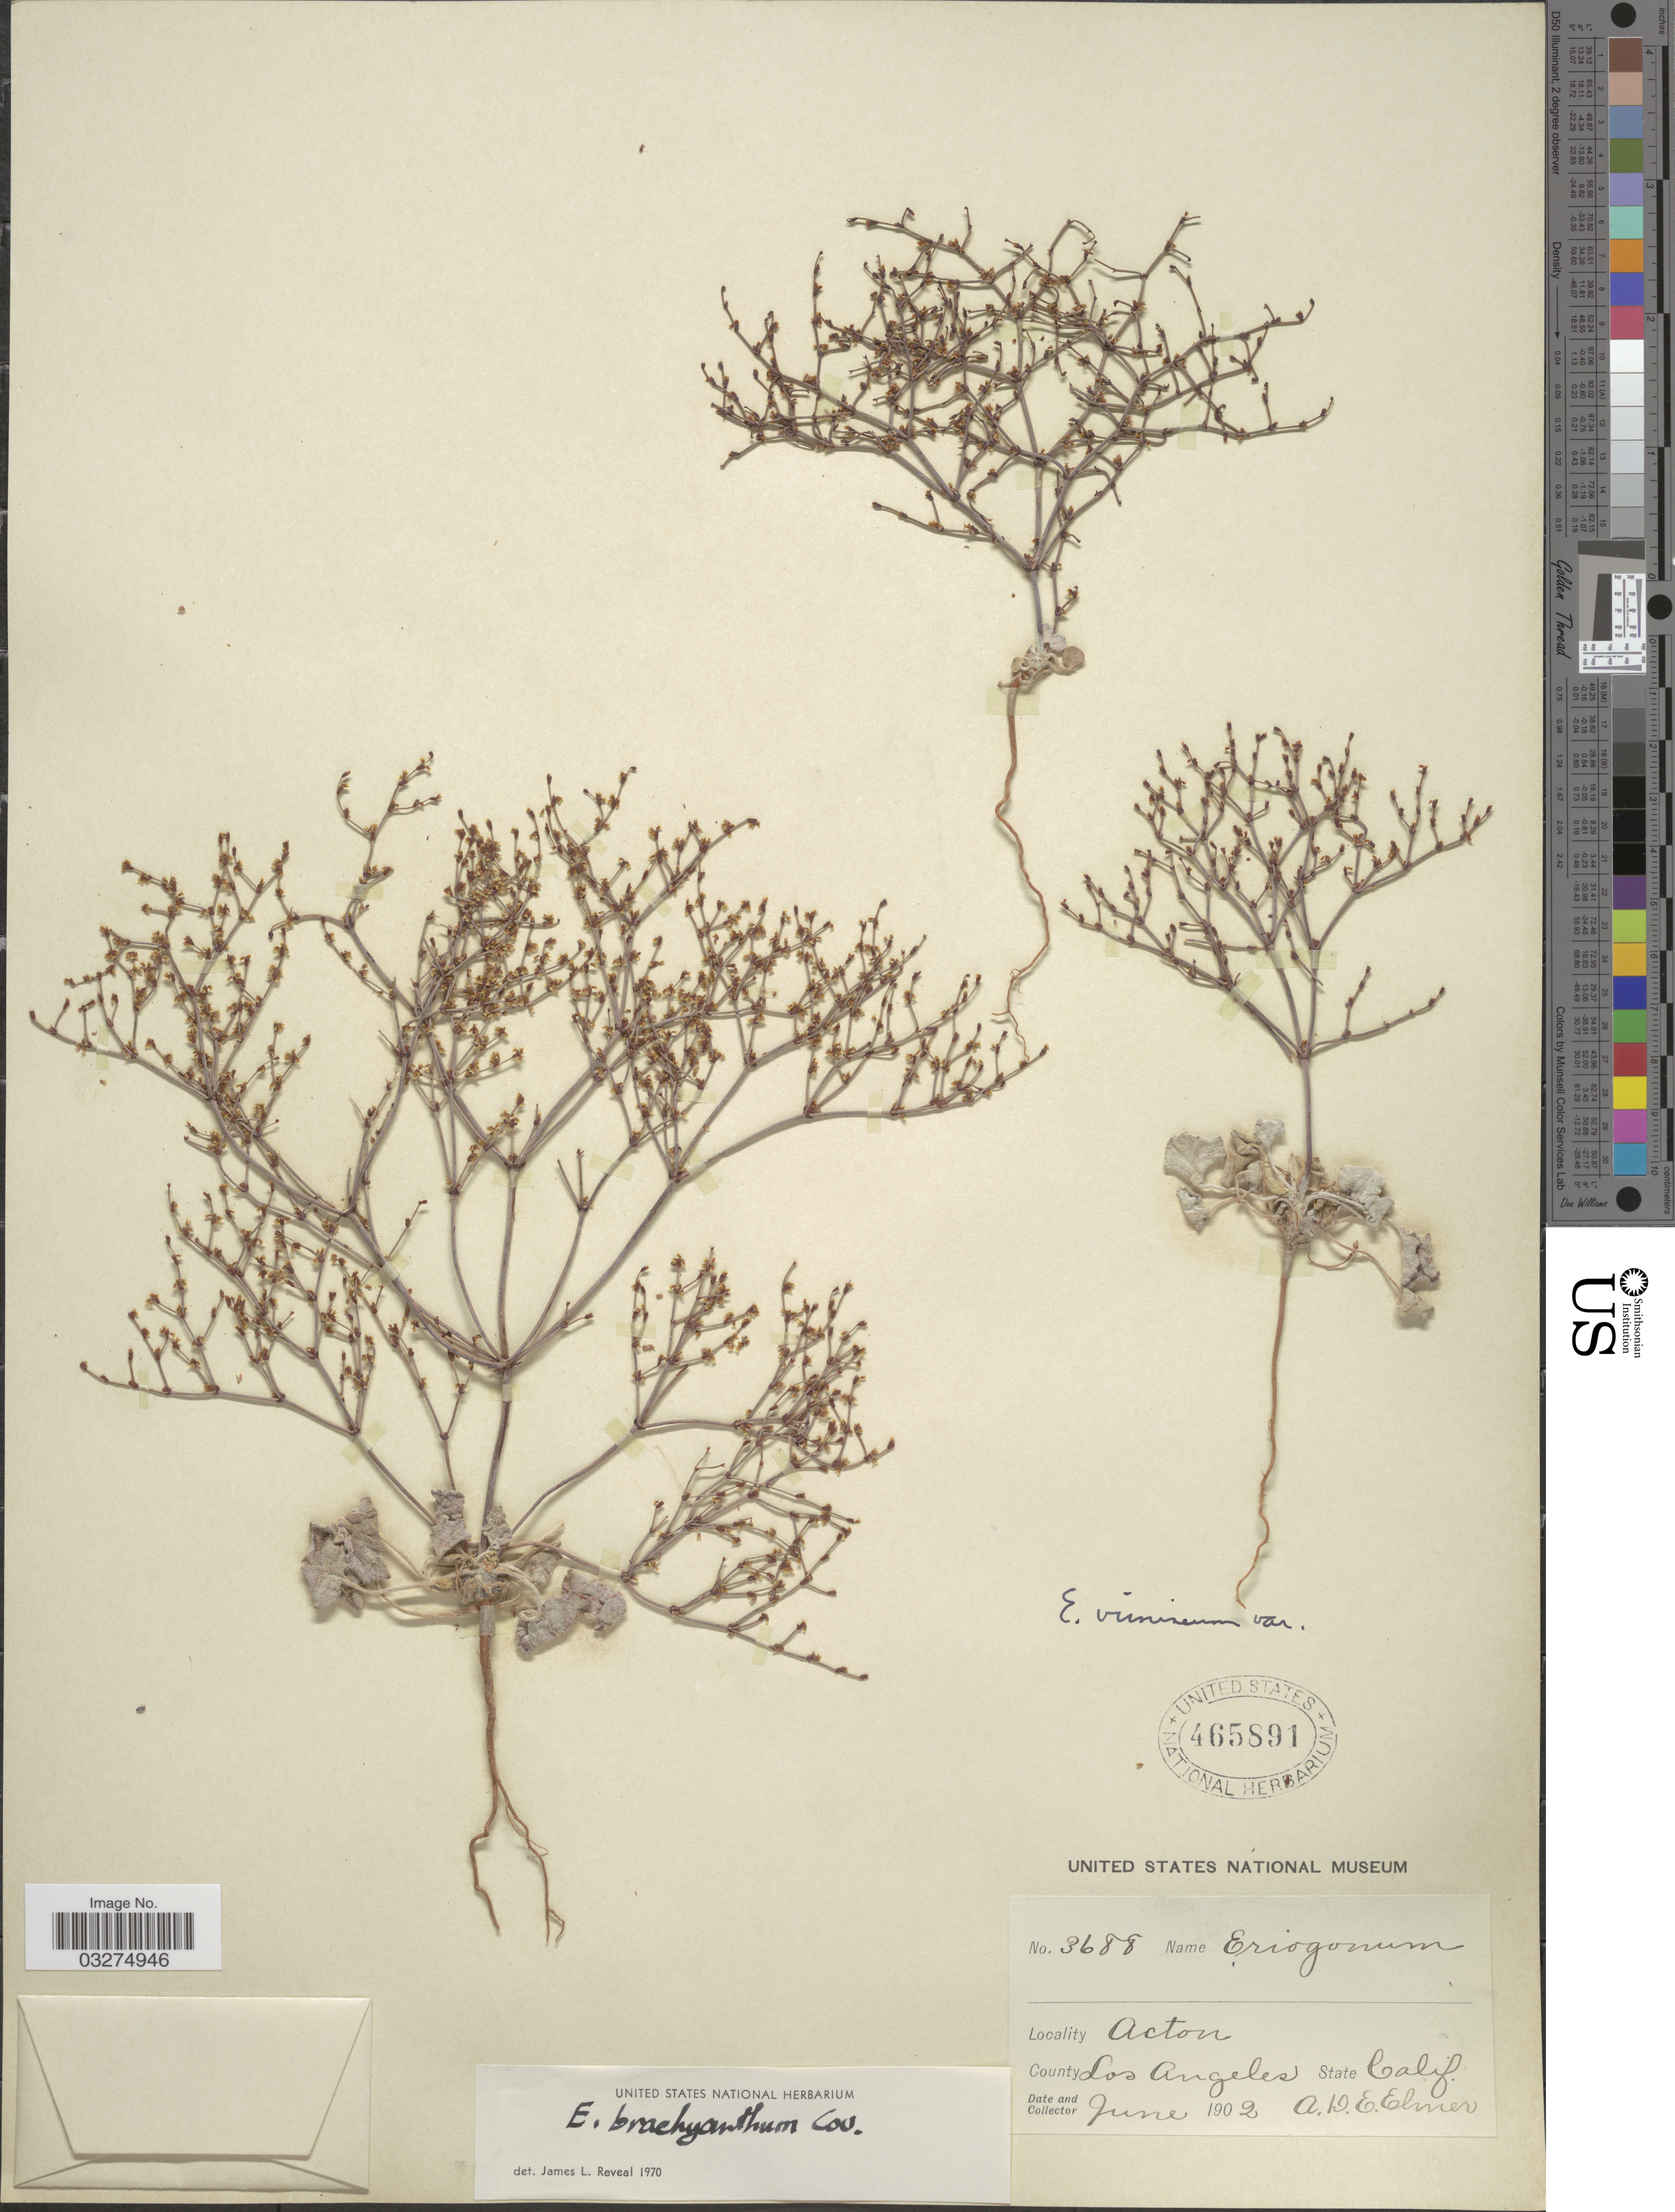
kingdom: Plantae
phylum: Tracheophyta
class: Magnoliopsida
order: Caryophyllales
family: Polygonaceae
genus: Eriogonum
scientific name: Eriogonum brachyanthum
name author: Coville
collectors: A. D. E. Elmer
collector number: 3688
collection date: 1902-06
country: United States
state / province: California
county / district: Los Angeles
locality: Acton. County Los Angeles.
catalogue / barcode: US 465891